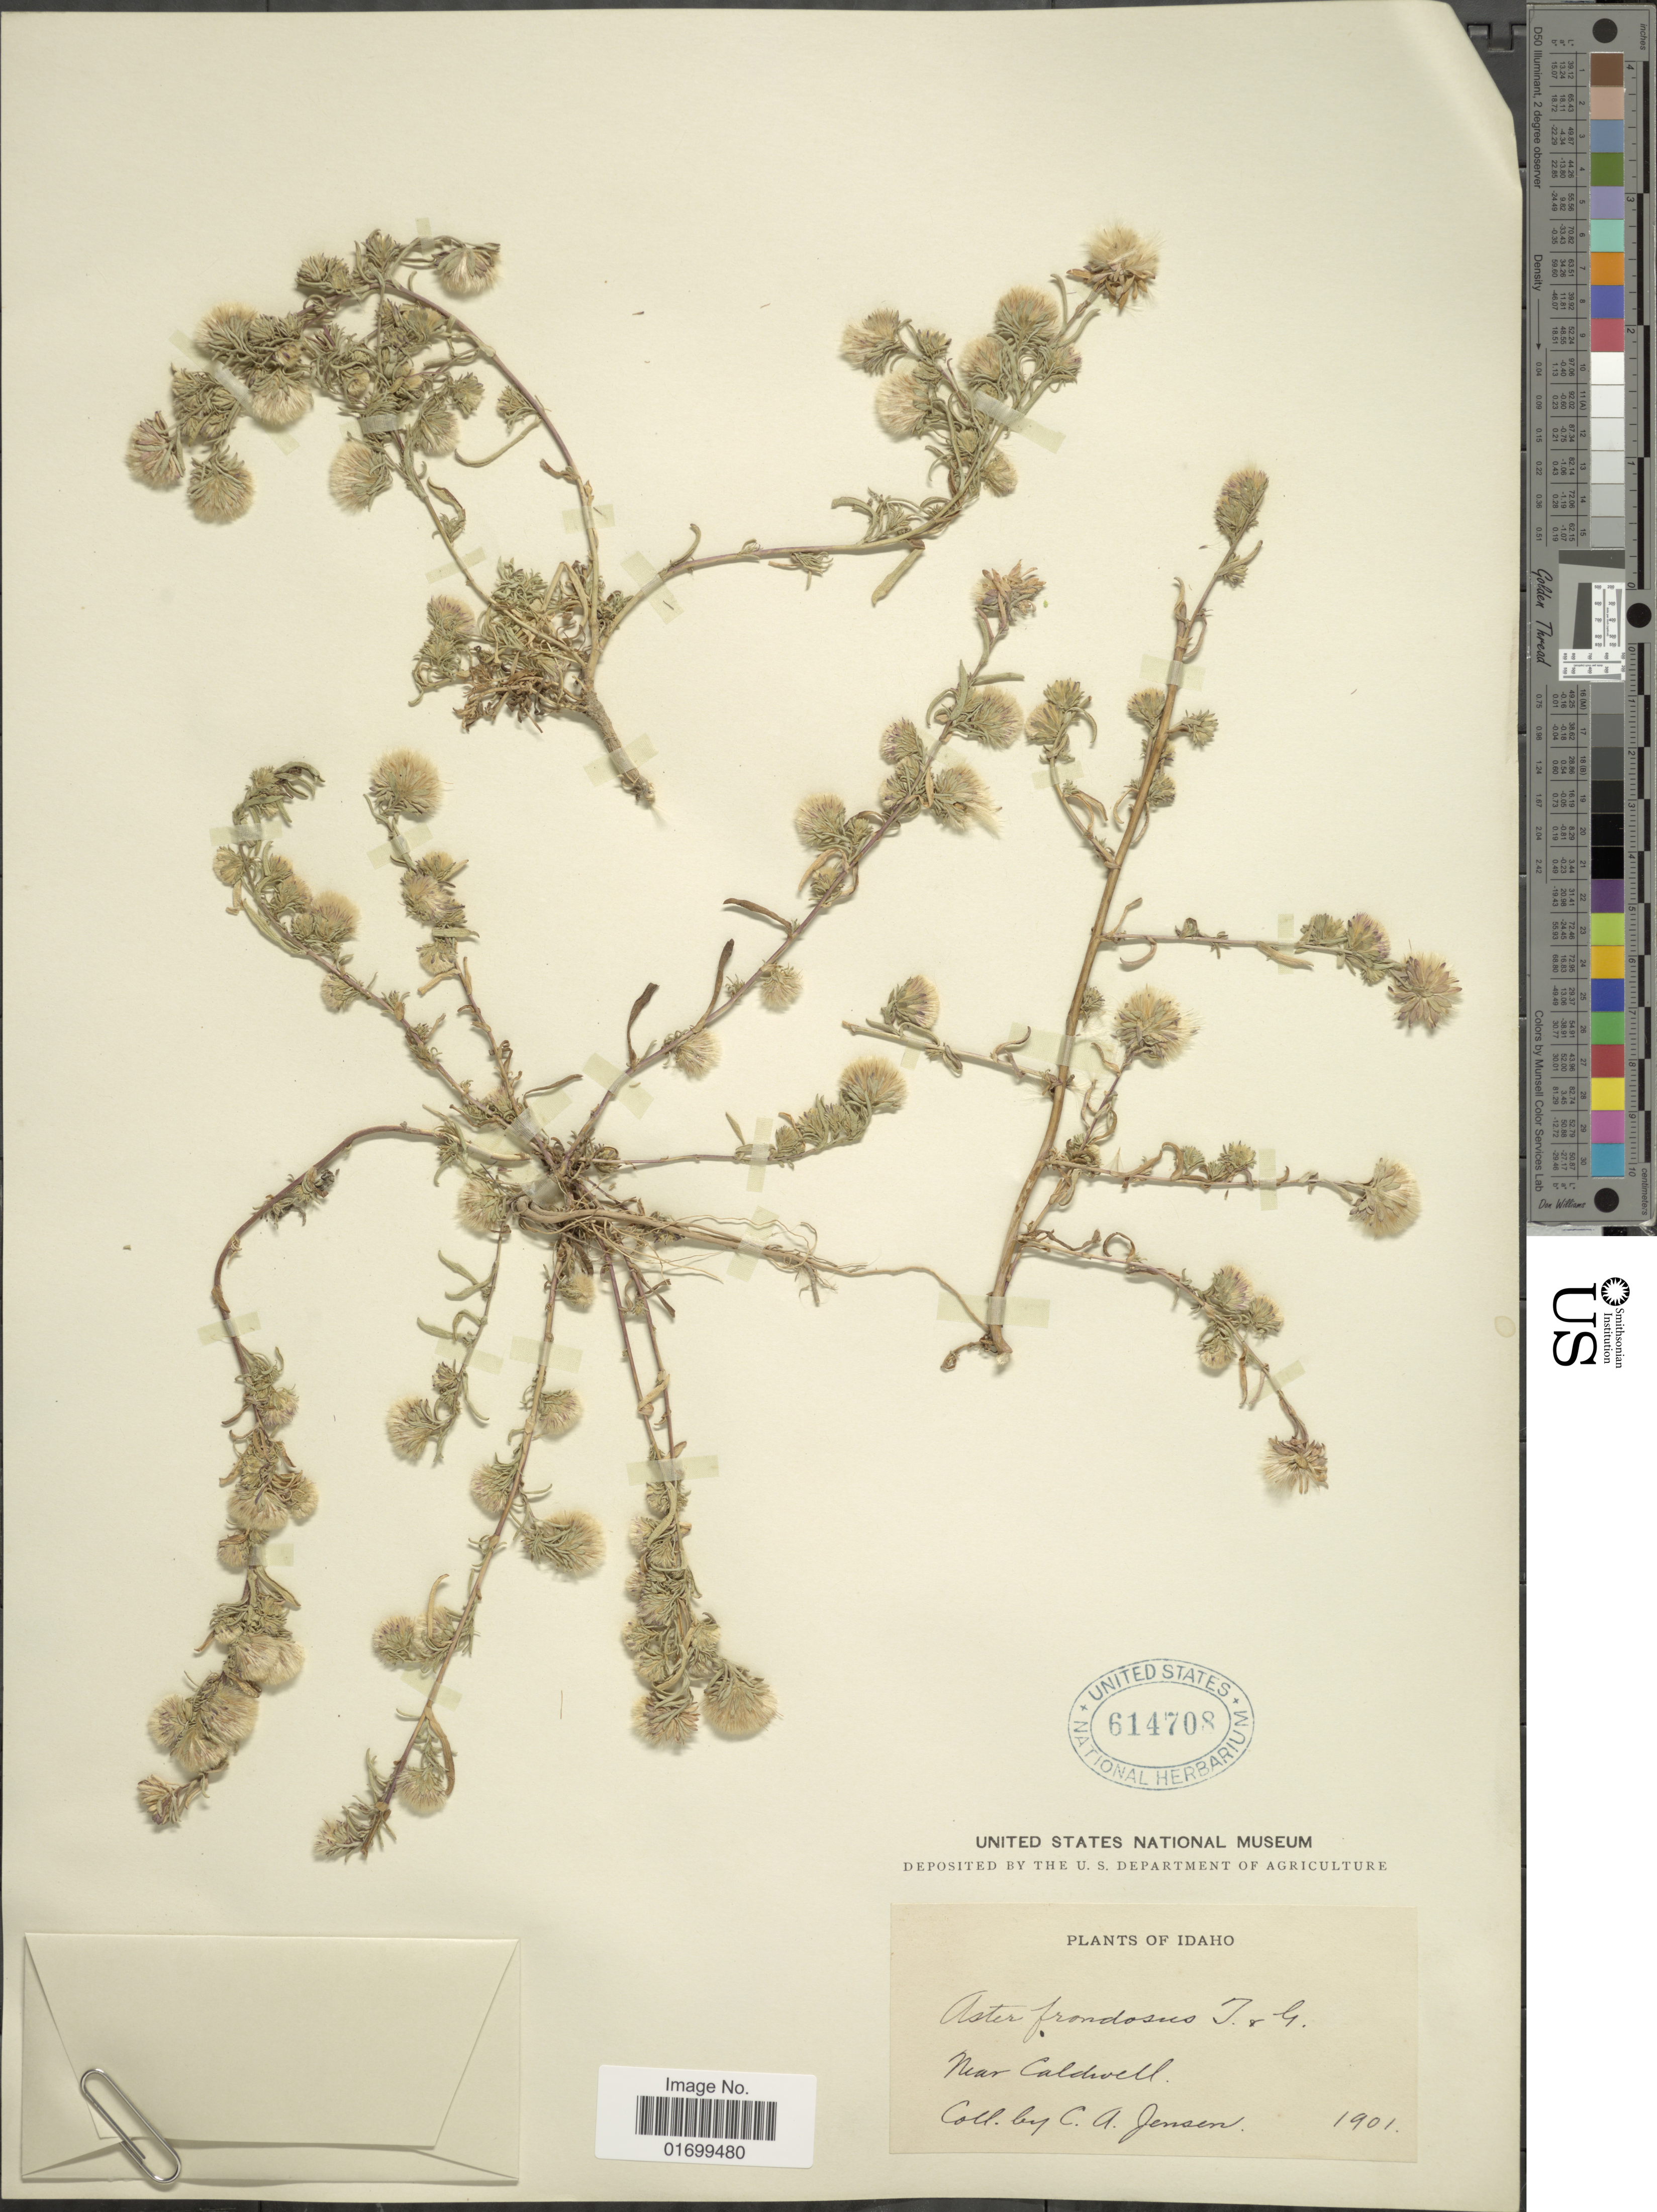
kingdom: Plantae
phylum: Tracheophyta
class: Magnoliopsida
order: Asterales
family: Asteraceae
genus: Symphyotrichum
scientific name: Symphyotrichum frondosum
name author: (Nutt.) G.L. Nesom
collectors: C. Jensen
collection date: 1901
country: United States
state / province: Idaho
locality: Near Caldwell.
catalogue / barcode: US 614708